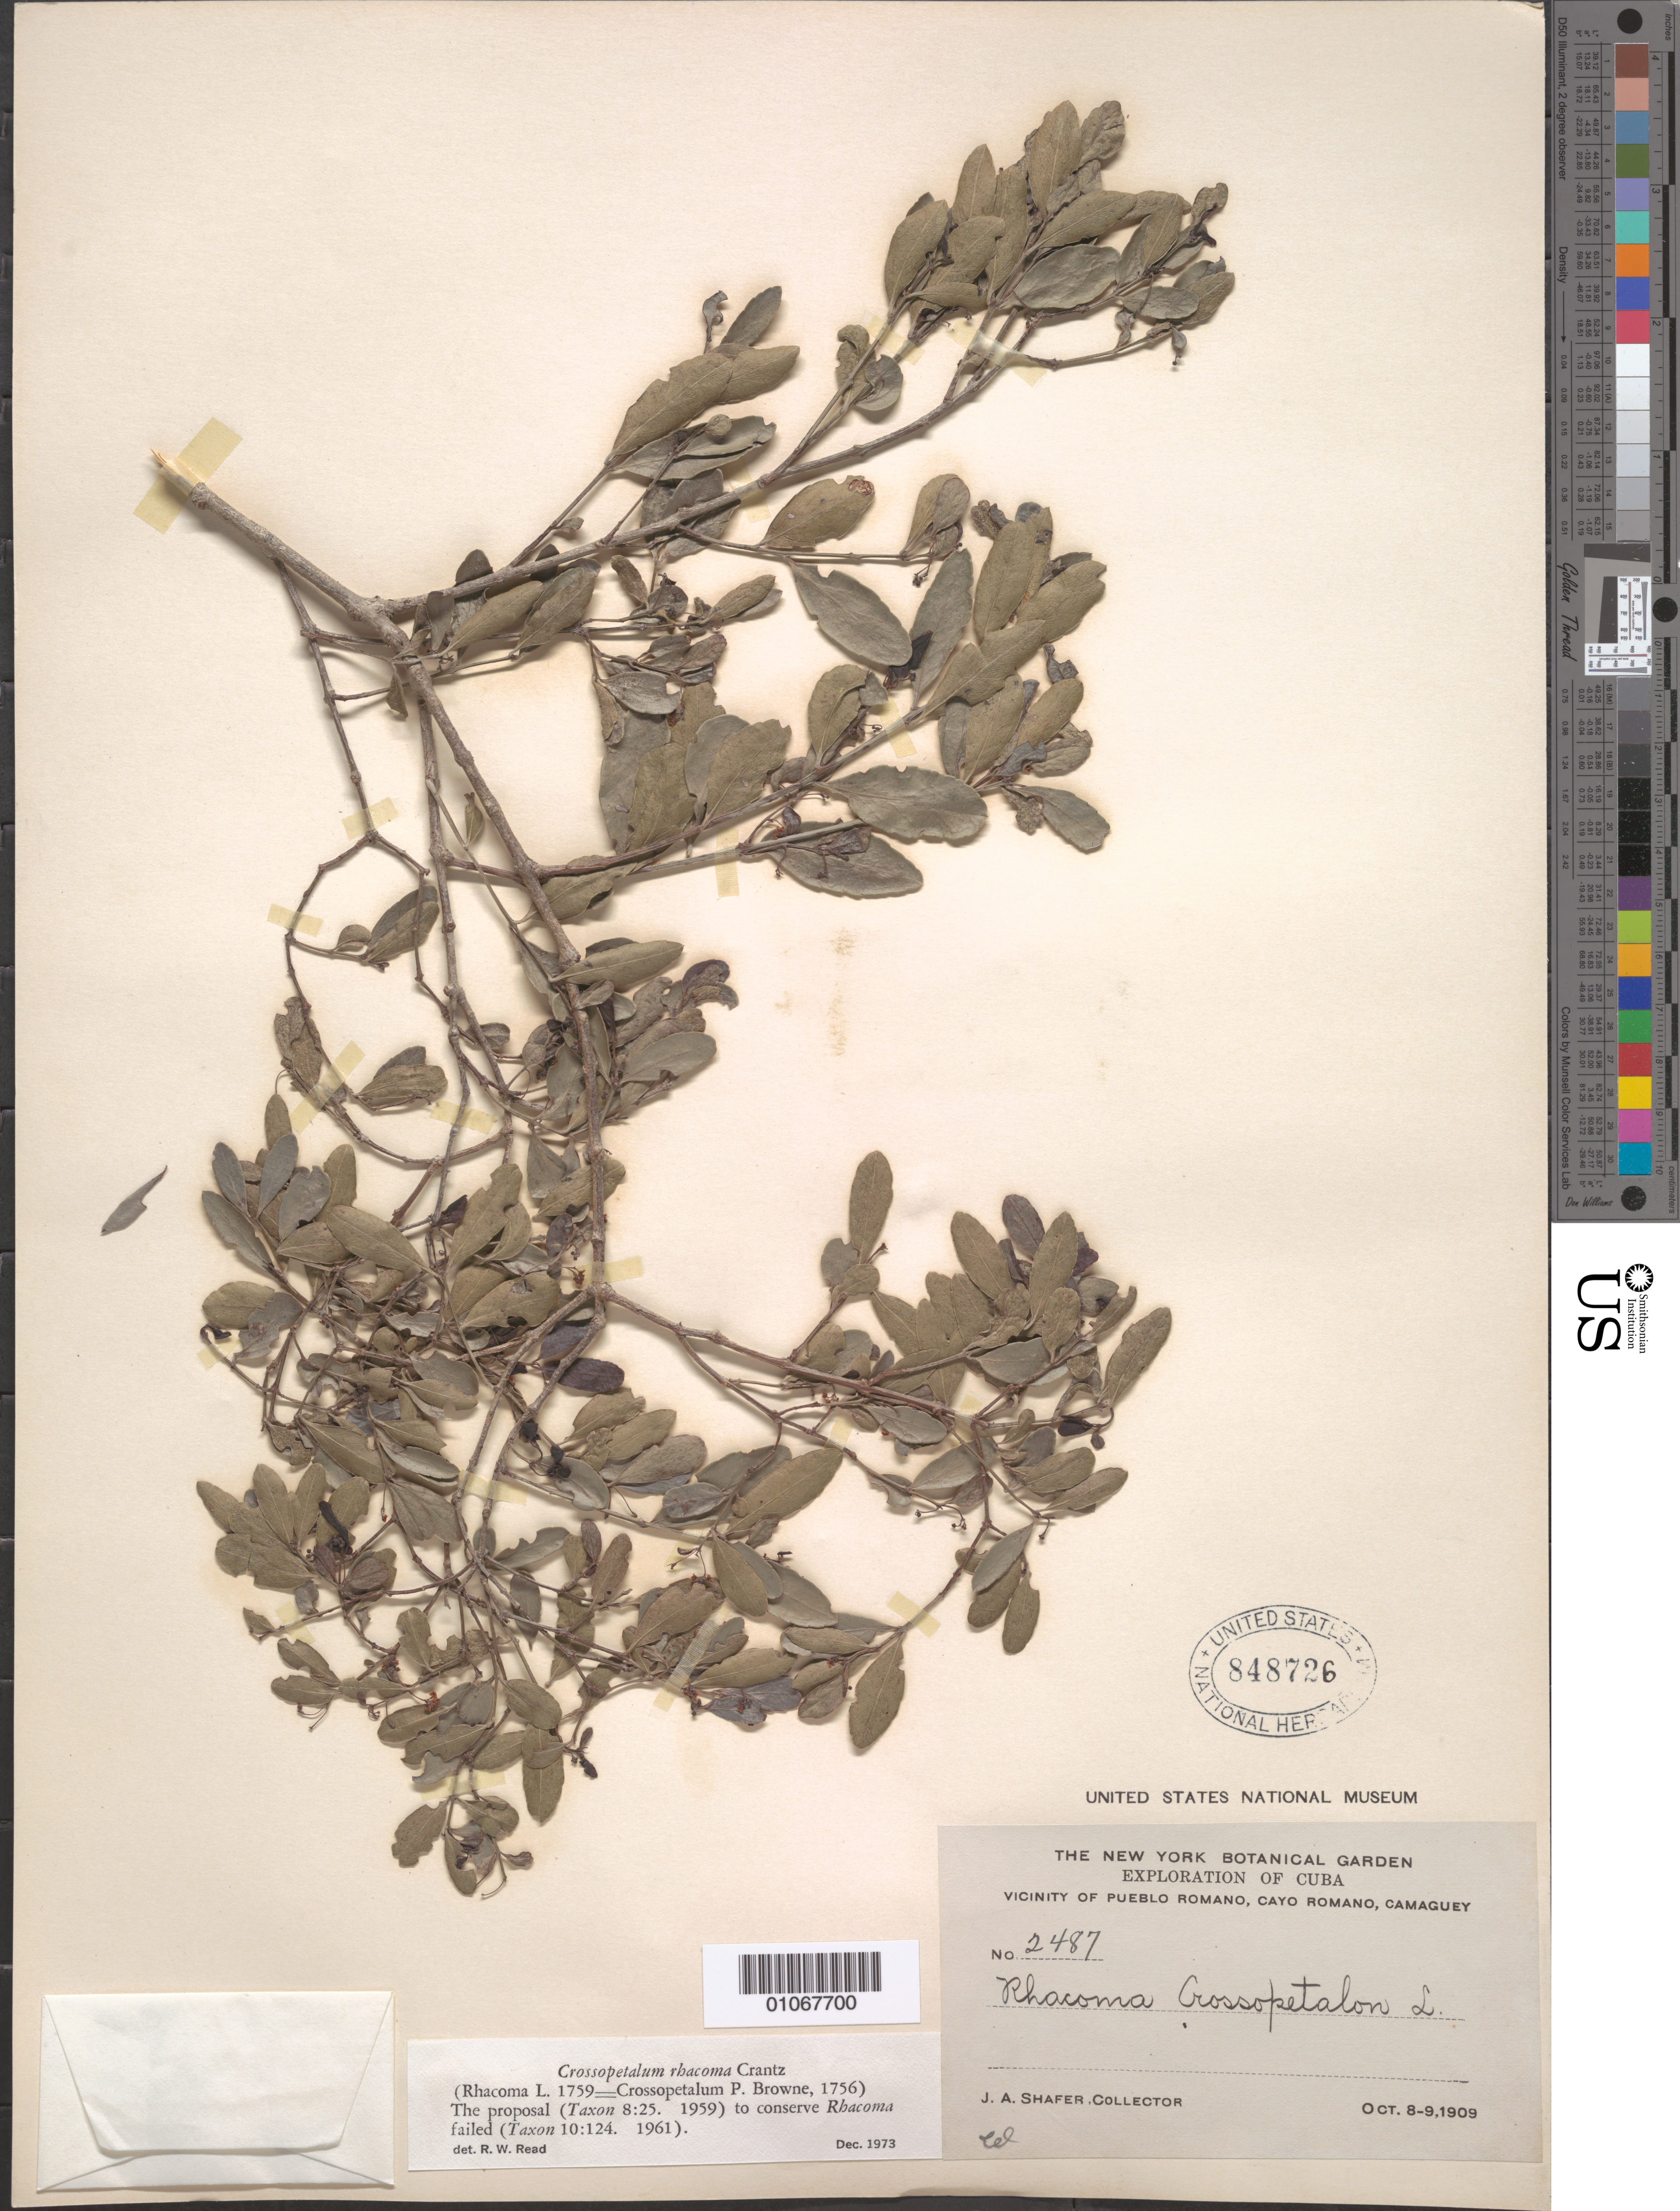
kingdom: Plantae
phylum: Tracheophyta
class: Magnoliopsida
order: Celastrales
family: Celastraceae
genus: Crossopetalum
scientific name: Crossopetalum rhacoma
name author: Crantz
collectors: J. A. Shafer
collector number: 2487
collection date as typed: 08 Oct 1909 to 09 Oct 1909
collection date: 1909-10-08/1909-10-09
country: Cuba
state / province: Camagüey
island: Cuba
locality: Vicinity of Pueblo Romano, Cayo Romano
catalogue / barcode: US 848726